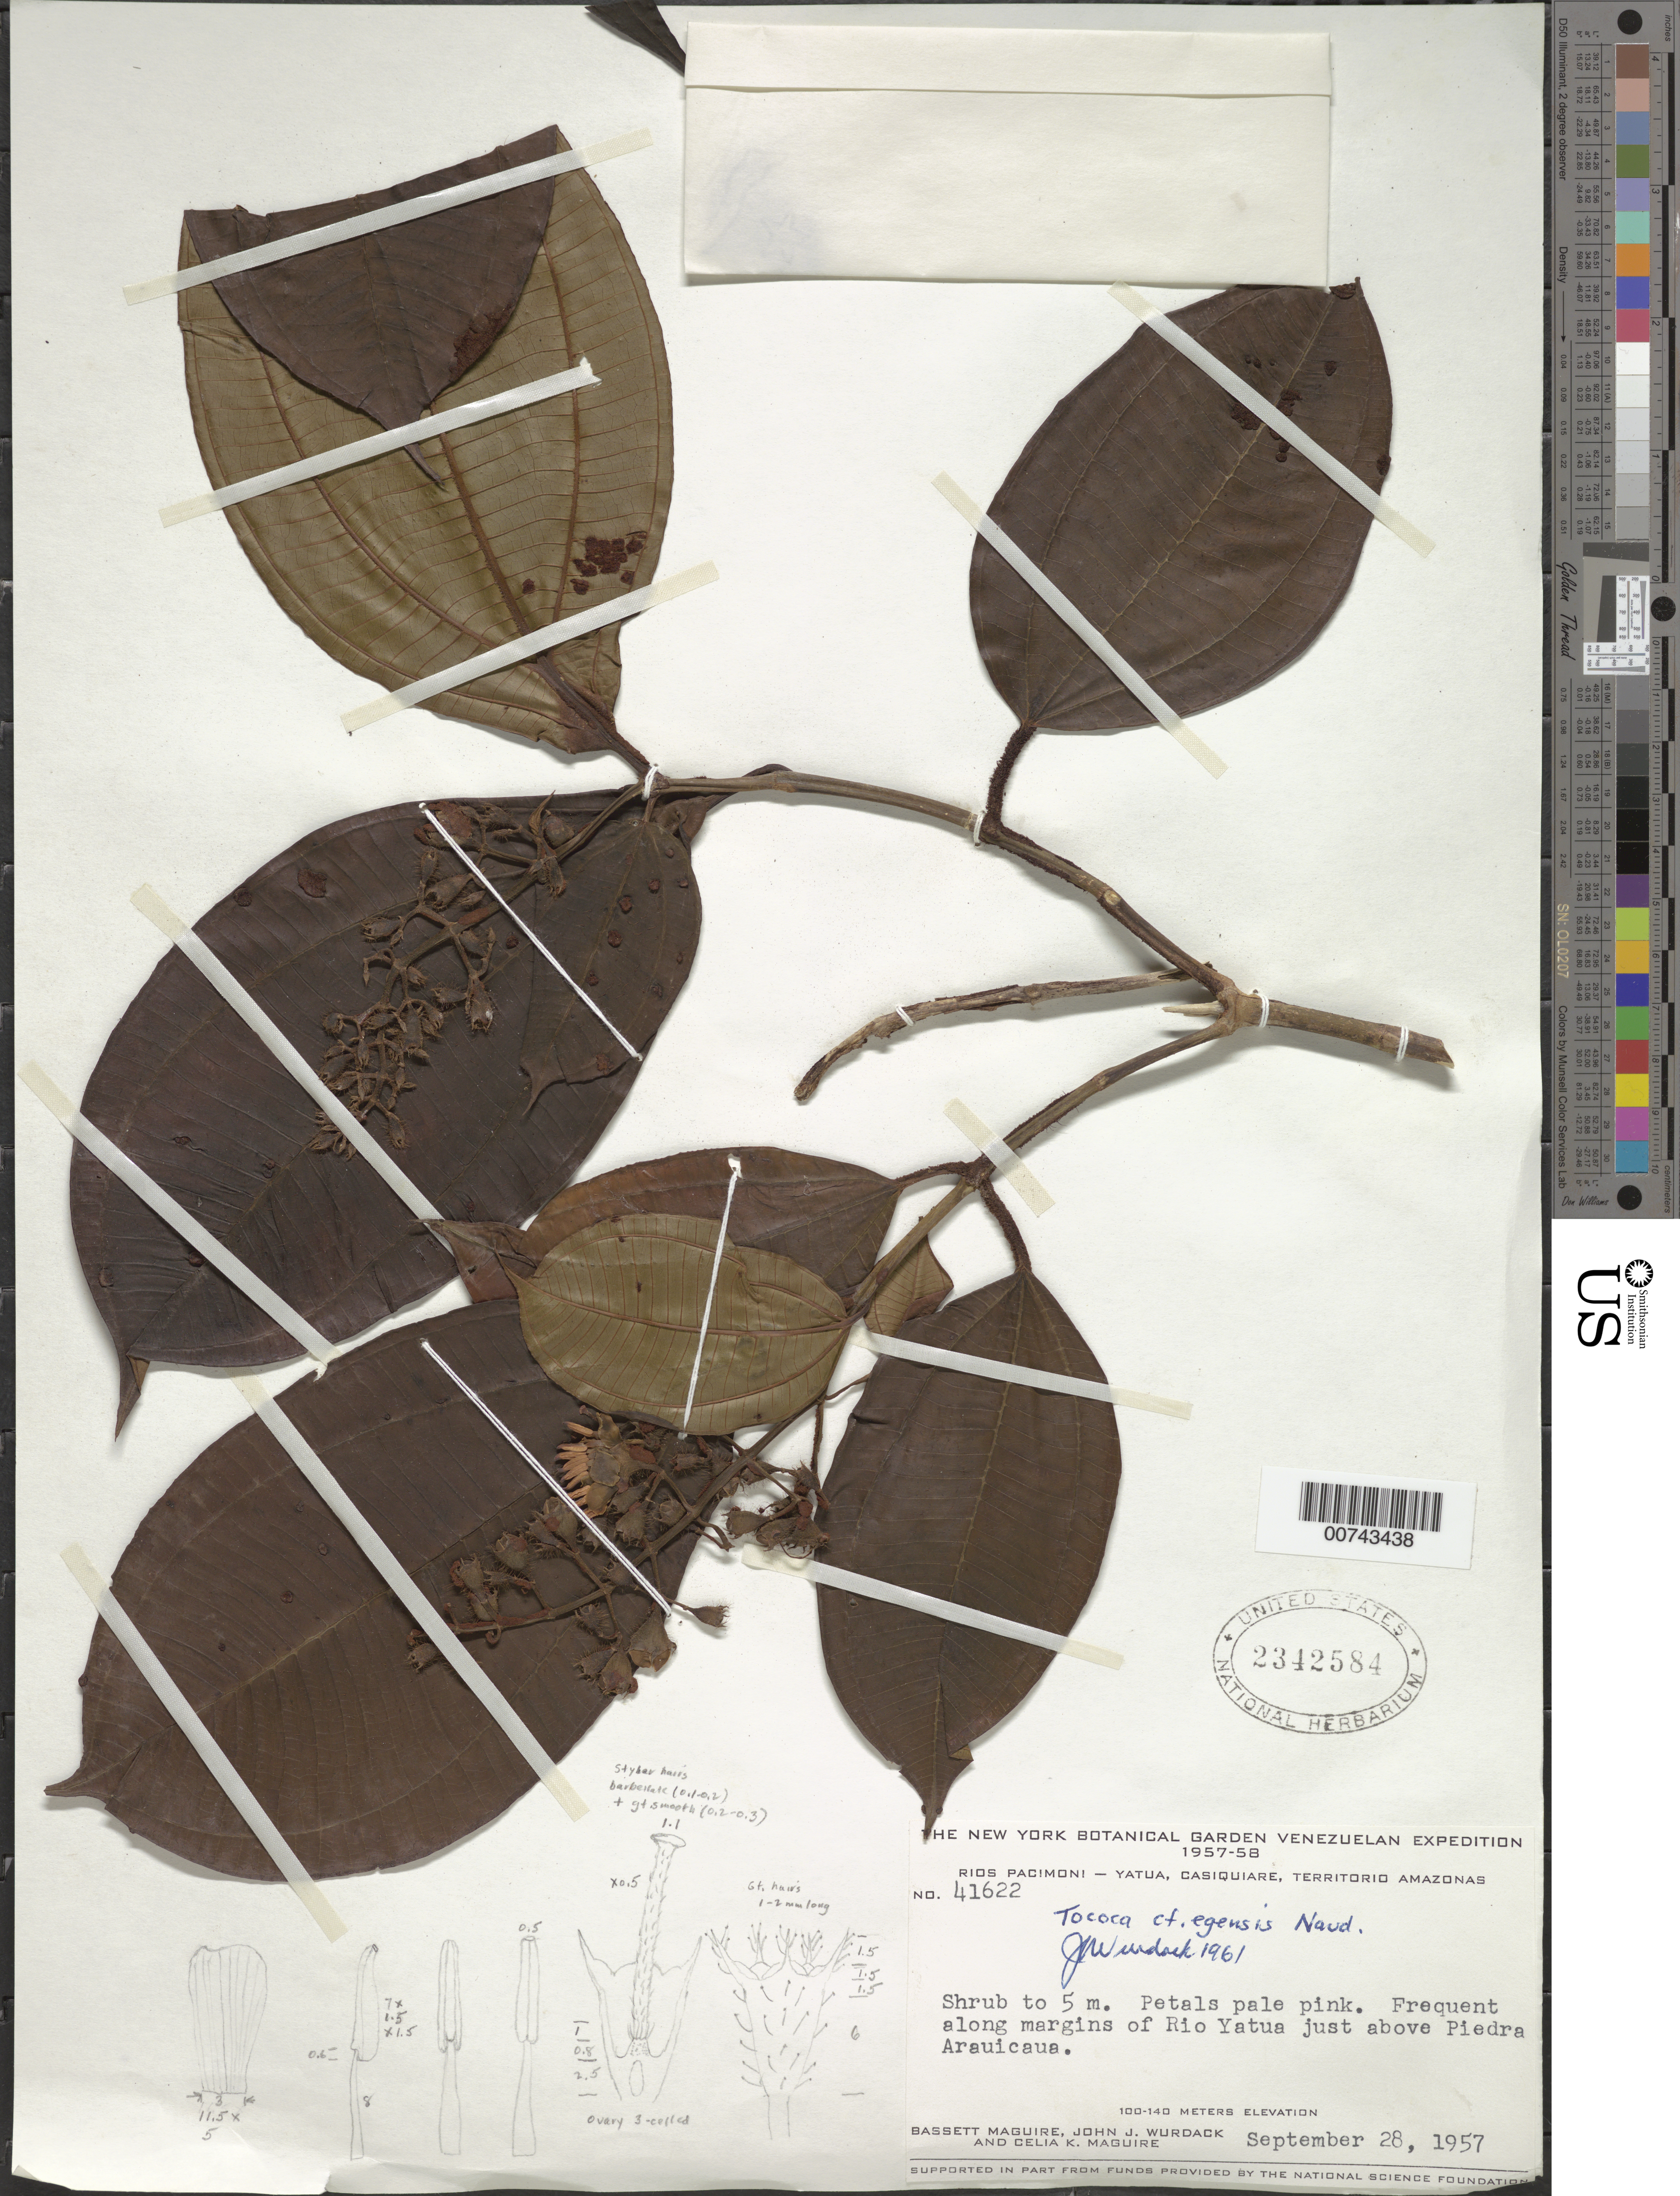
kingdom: Plantae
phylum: Tracheophyta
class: Magnoliopsida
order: Myrtales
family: Melastomataceae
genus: Tococa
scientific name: Tococa coronata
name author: Benth.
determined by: Wurdack, John J., (US), US (UNITED STATES)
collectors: B. Maguire, J. J. Wurdack & C. K. Maguire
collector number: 41622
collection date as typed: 28-Sep-57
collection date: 1957-09-28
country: Venezuela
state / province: Amazonas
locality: Río Pacimoni, Río Yatua, just above Piedra Arauicaua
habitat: Along margins of Rio Yatua just above Piedra Arauicara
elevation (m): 100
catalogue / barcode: US 2342584